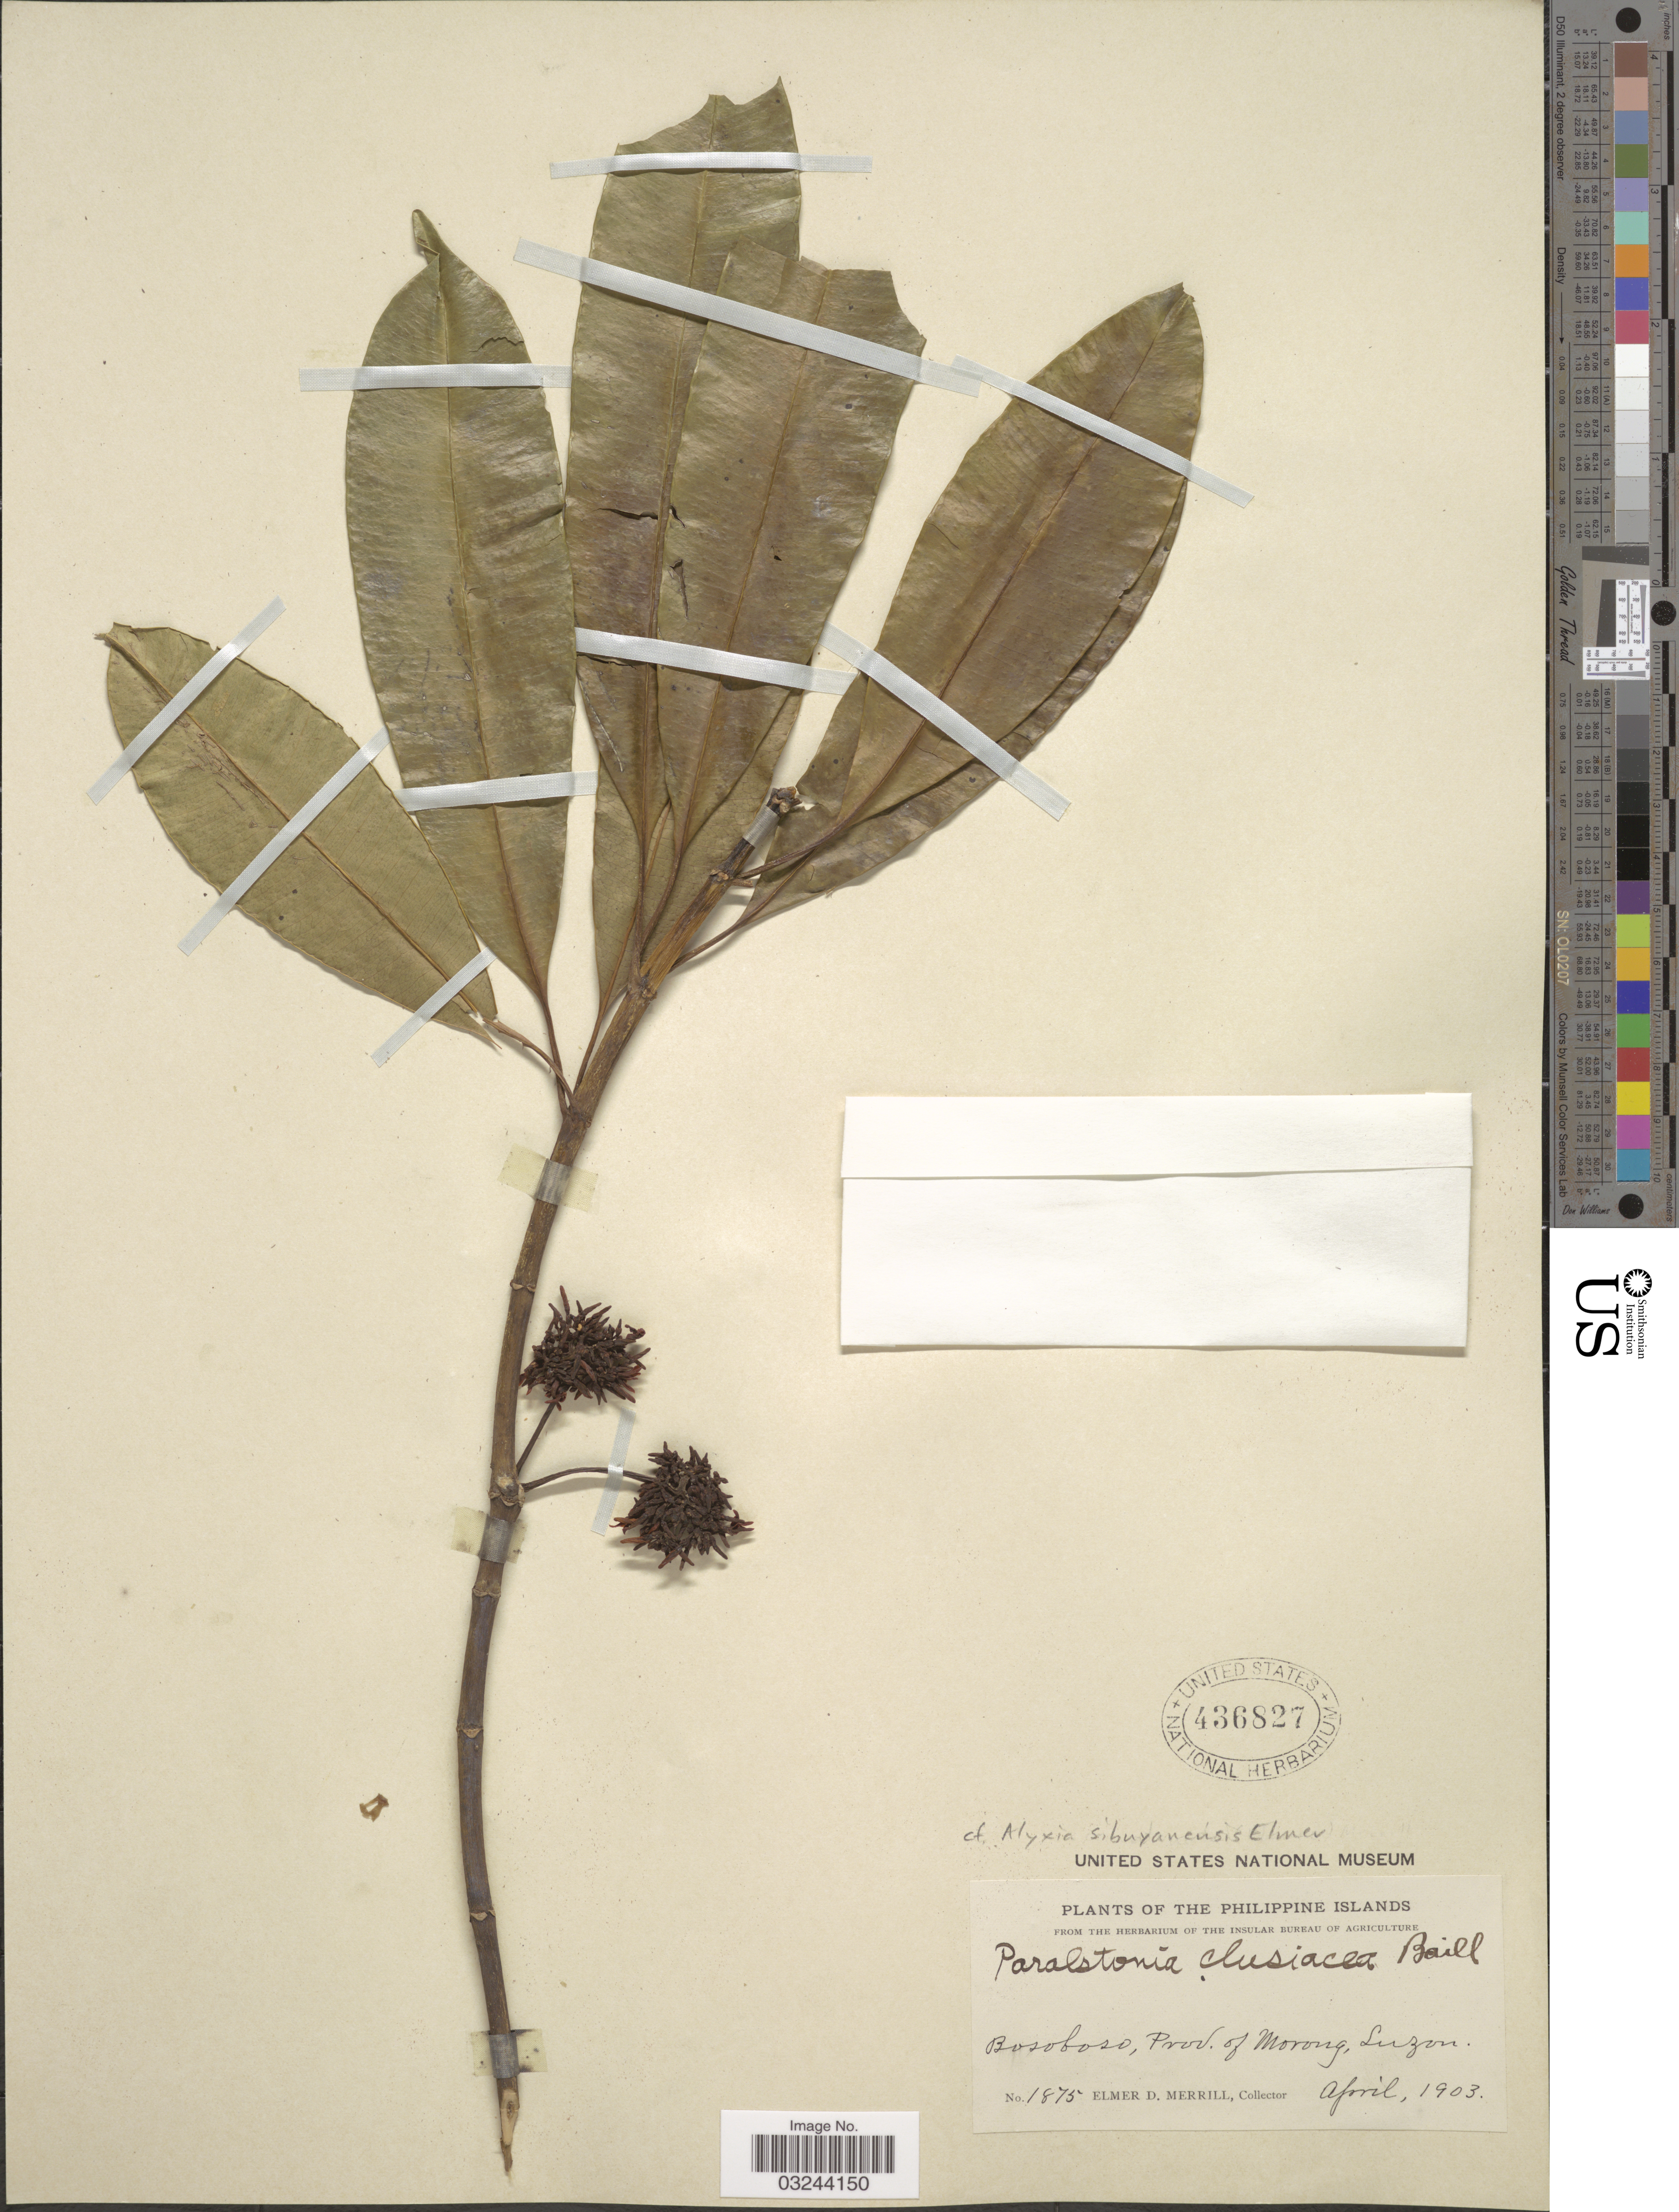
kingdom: Plantae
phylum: Tracheophyta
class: Magnoliopsida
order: Gentianales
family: Apocynaceae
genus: Alyxia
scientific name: Alyxia sibuyanensis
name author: Elmer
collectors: E. D. Merrill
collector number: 1875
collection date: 1903-04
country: Philippines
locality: The Philippine Islands, Bosoboso, Prov. of Morong, Luzon.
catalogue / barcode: US 436827